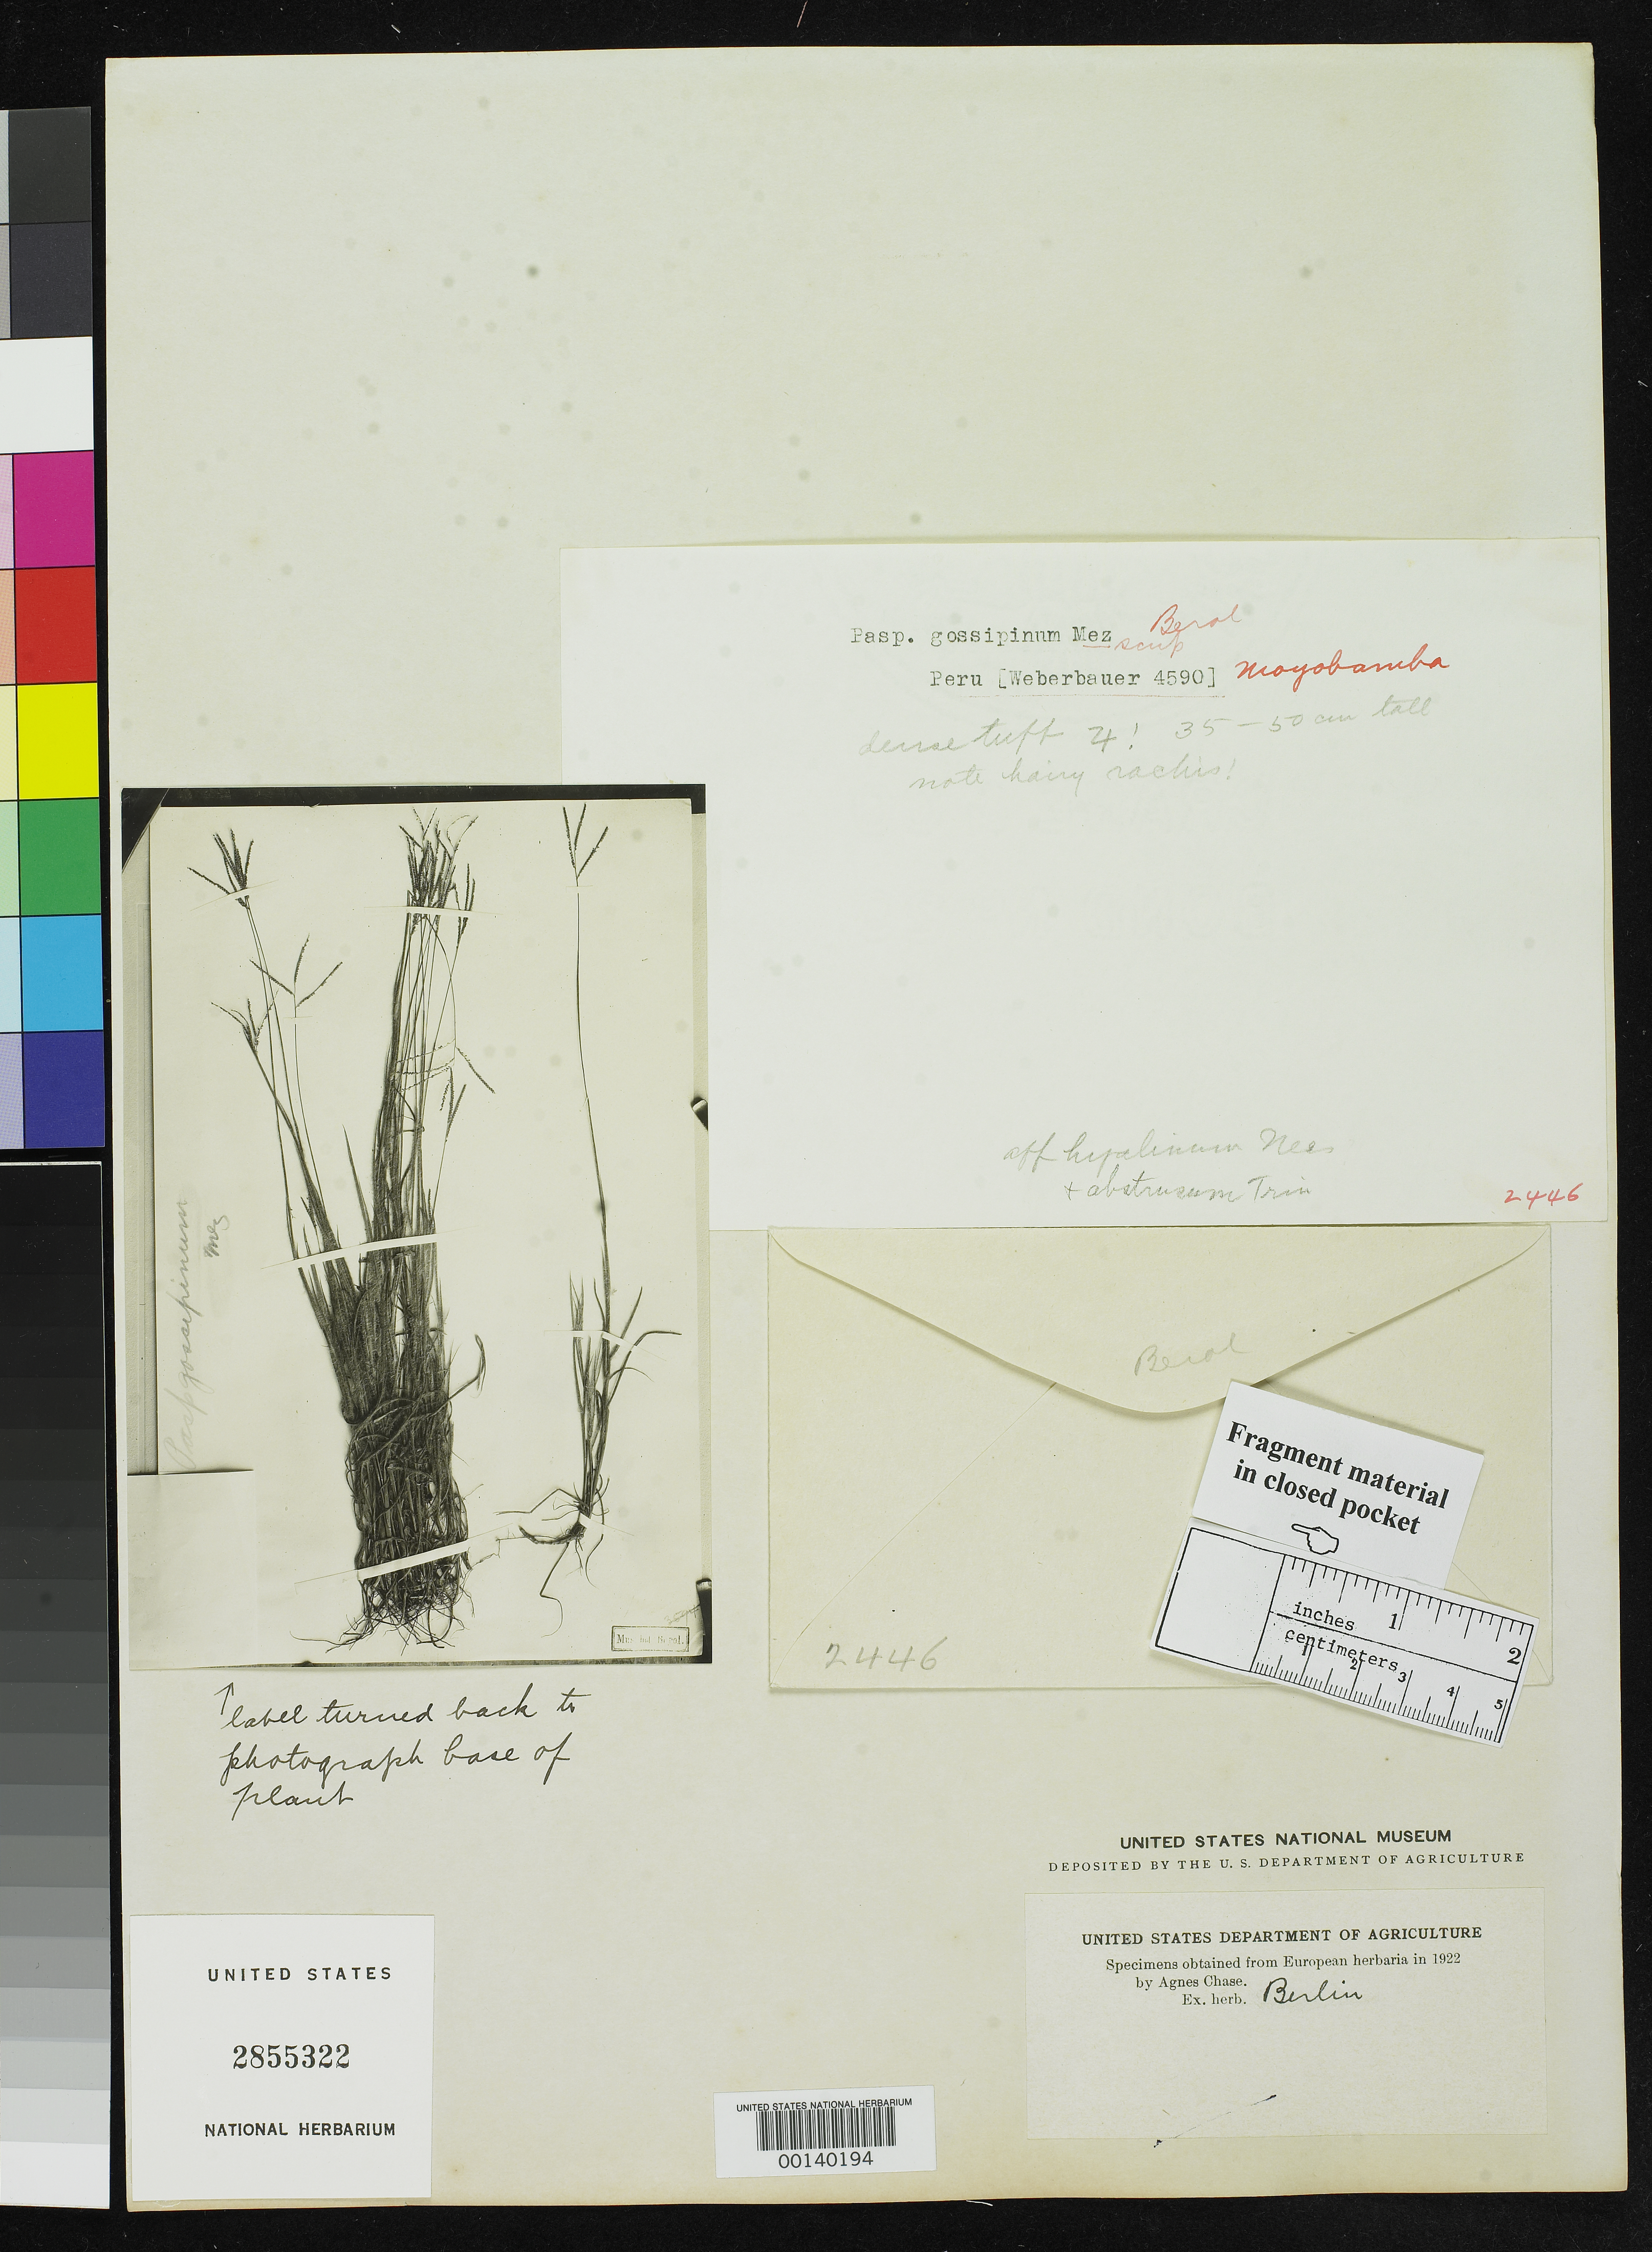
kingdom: Plantae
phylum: Tracheophyta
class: Liliopsida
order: Poales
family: Poaceae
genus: Paspalum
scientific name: Paspalum gossypinum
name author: Mez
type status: Type Fragment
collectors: A. Weberbauer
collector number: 4590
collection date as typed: Aug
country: Peru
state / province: Loreto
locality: Mt. Morro near Moyobamba.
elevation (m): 900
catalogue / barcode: US 2855322